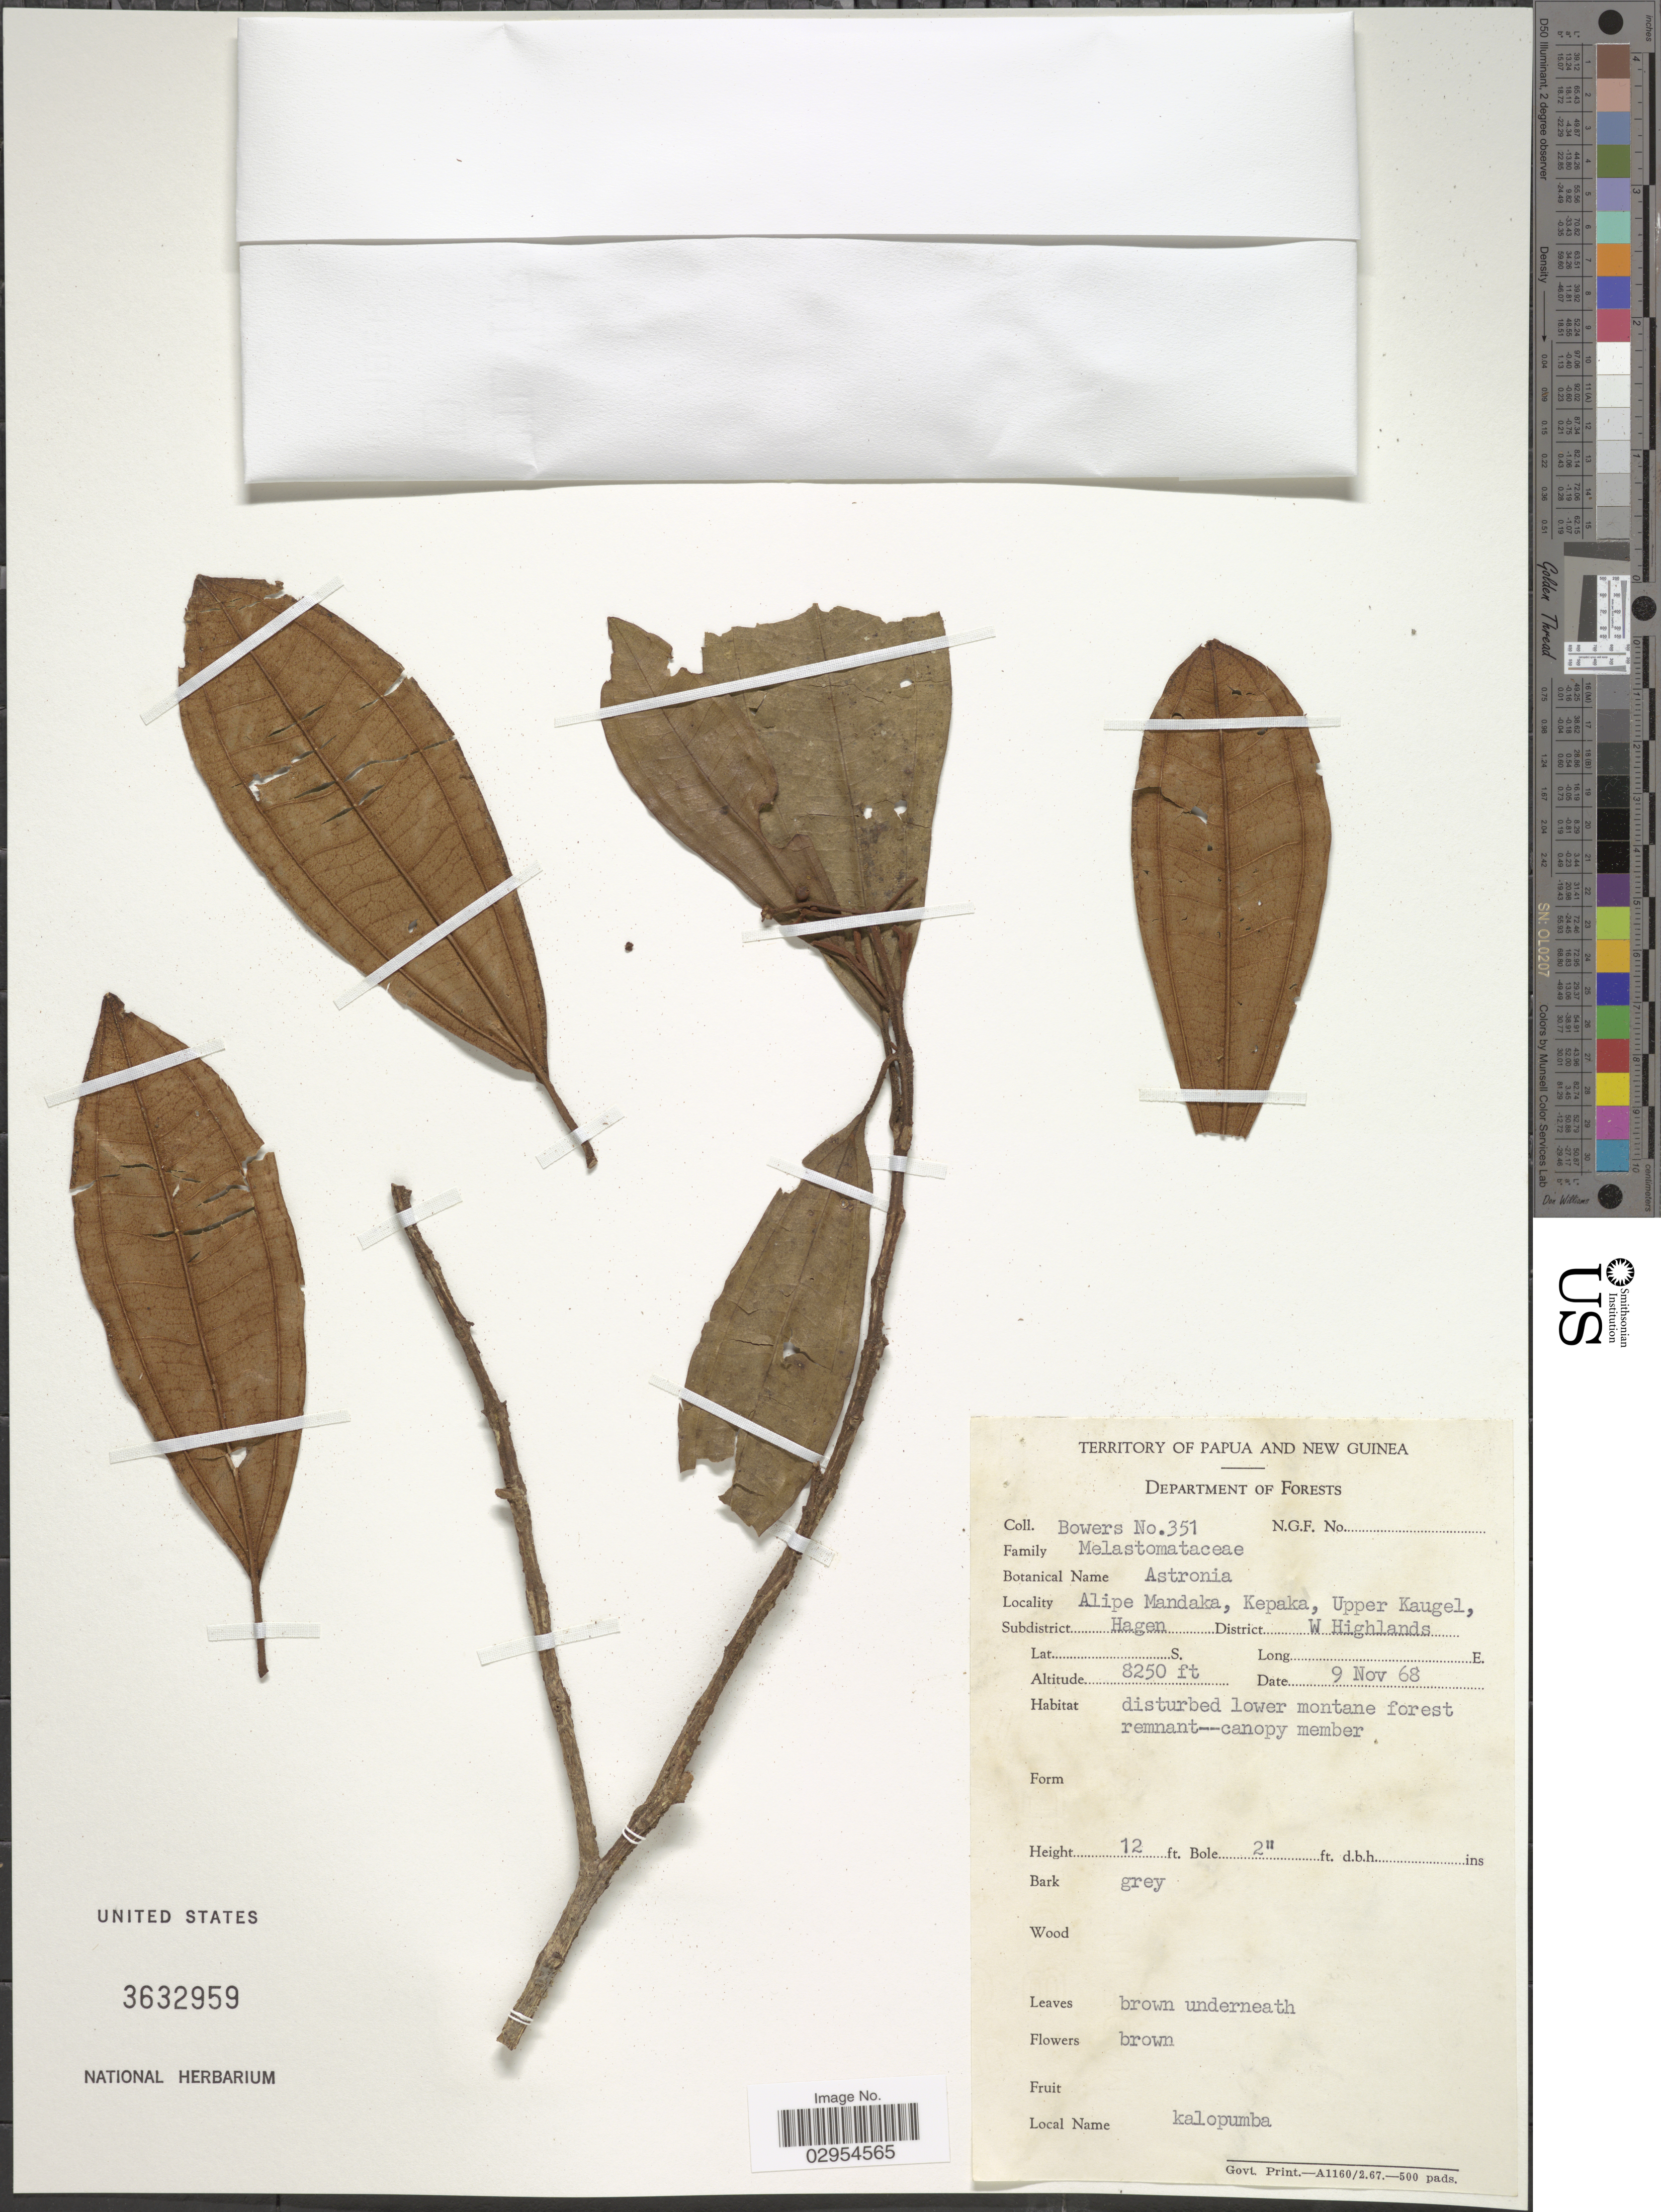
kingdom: Plantae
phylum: Tracheophyta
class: Magnoliopsida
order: Myrtales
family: Melastomataceae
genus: Astronia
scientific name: Astronia sp.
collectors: -. Bowers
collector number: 351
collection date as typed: Transcribed d/m/y: 9/11/68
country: Papua New Guinea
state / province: Western Highlands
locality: Territory of Papua and New Guinea. Alipe Mandaka, Kepaka, Upper Kaugel, Subdistrict Hagen District W Highlands.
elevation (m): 2515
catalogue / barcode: US 3632959